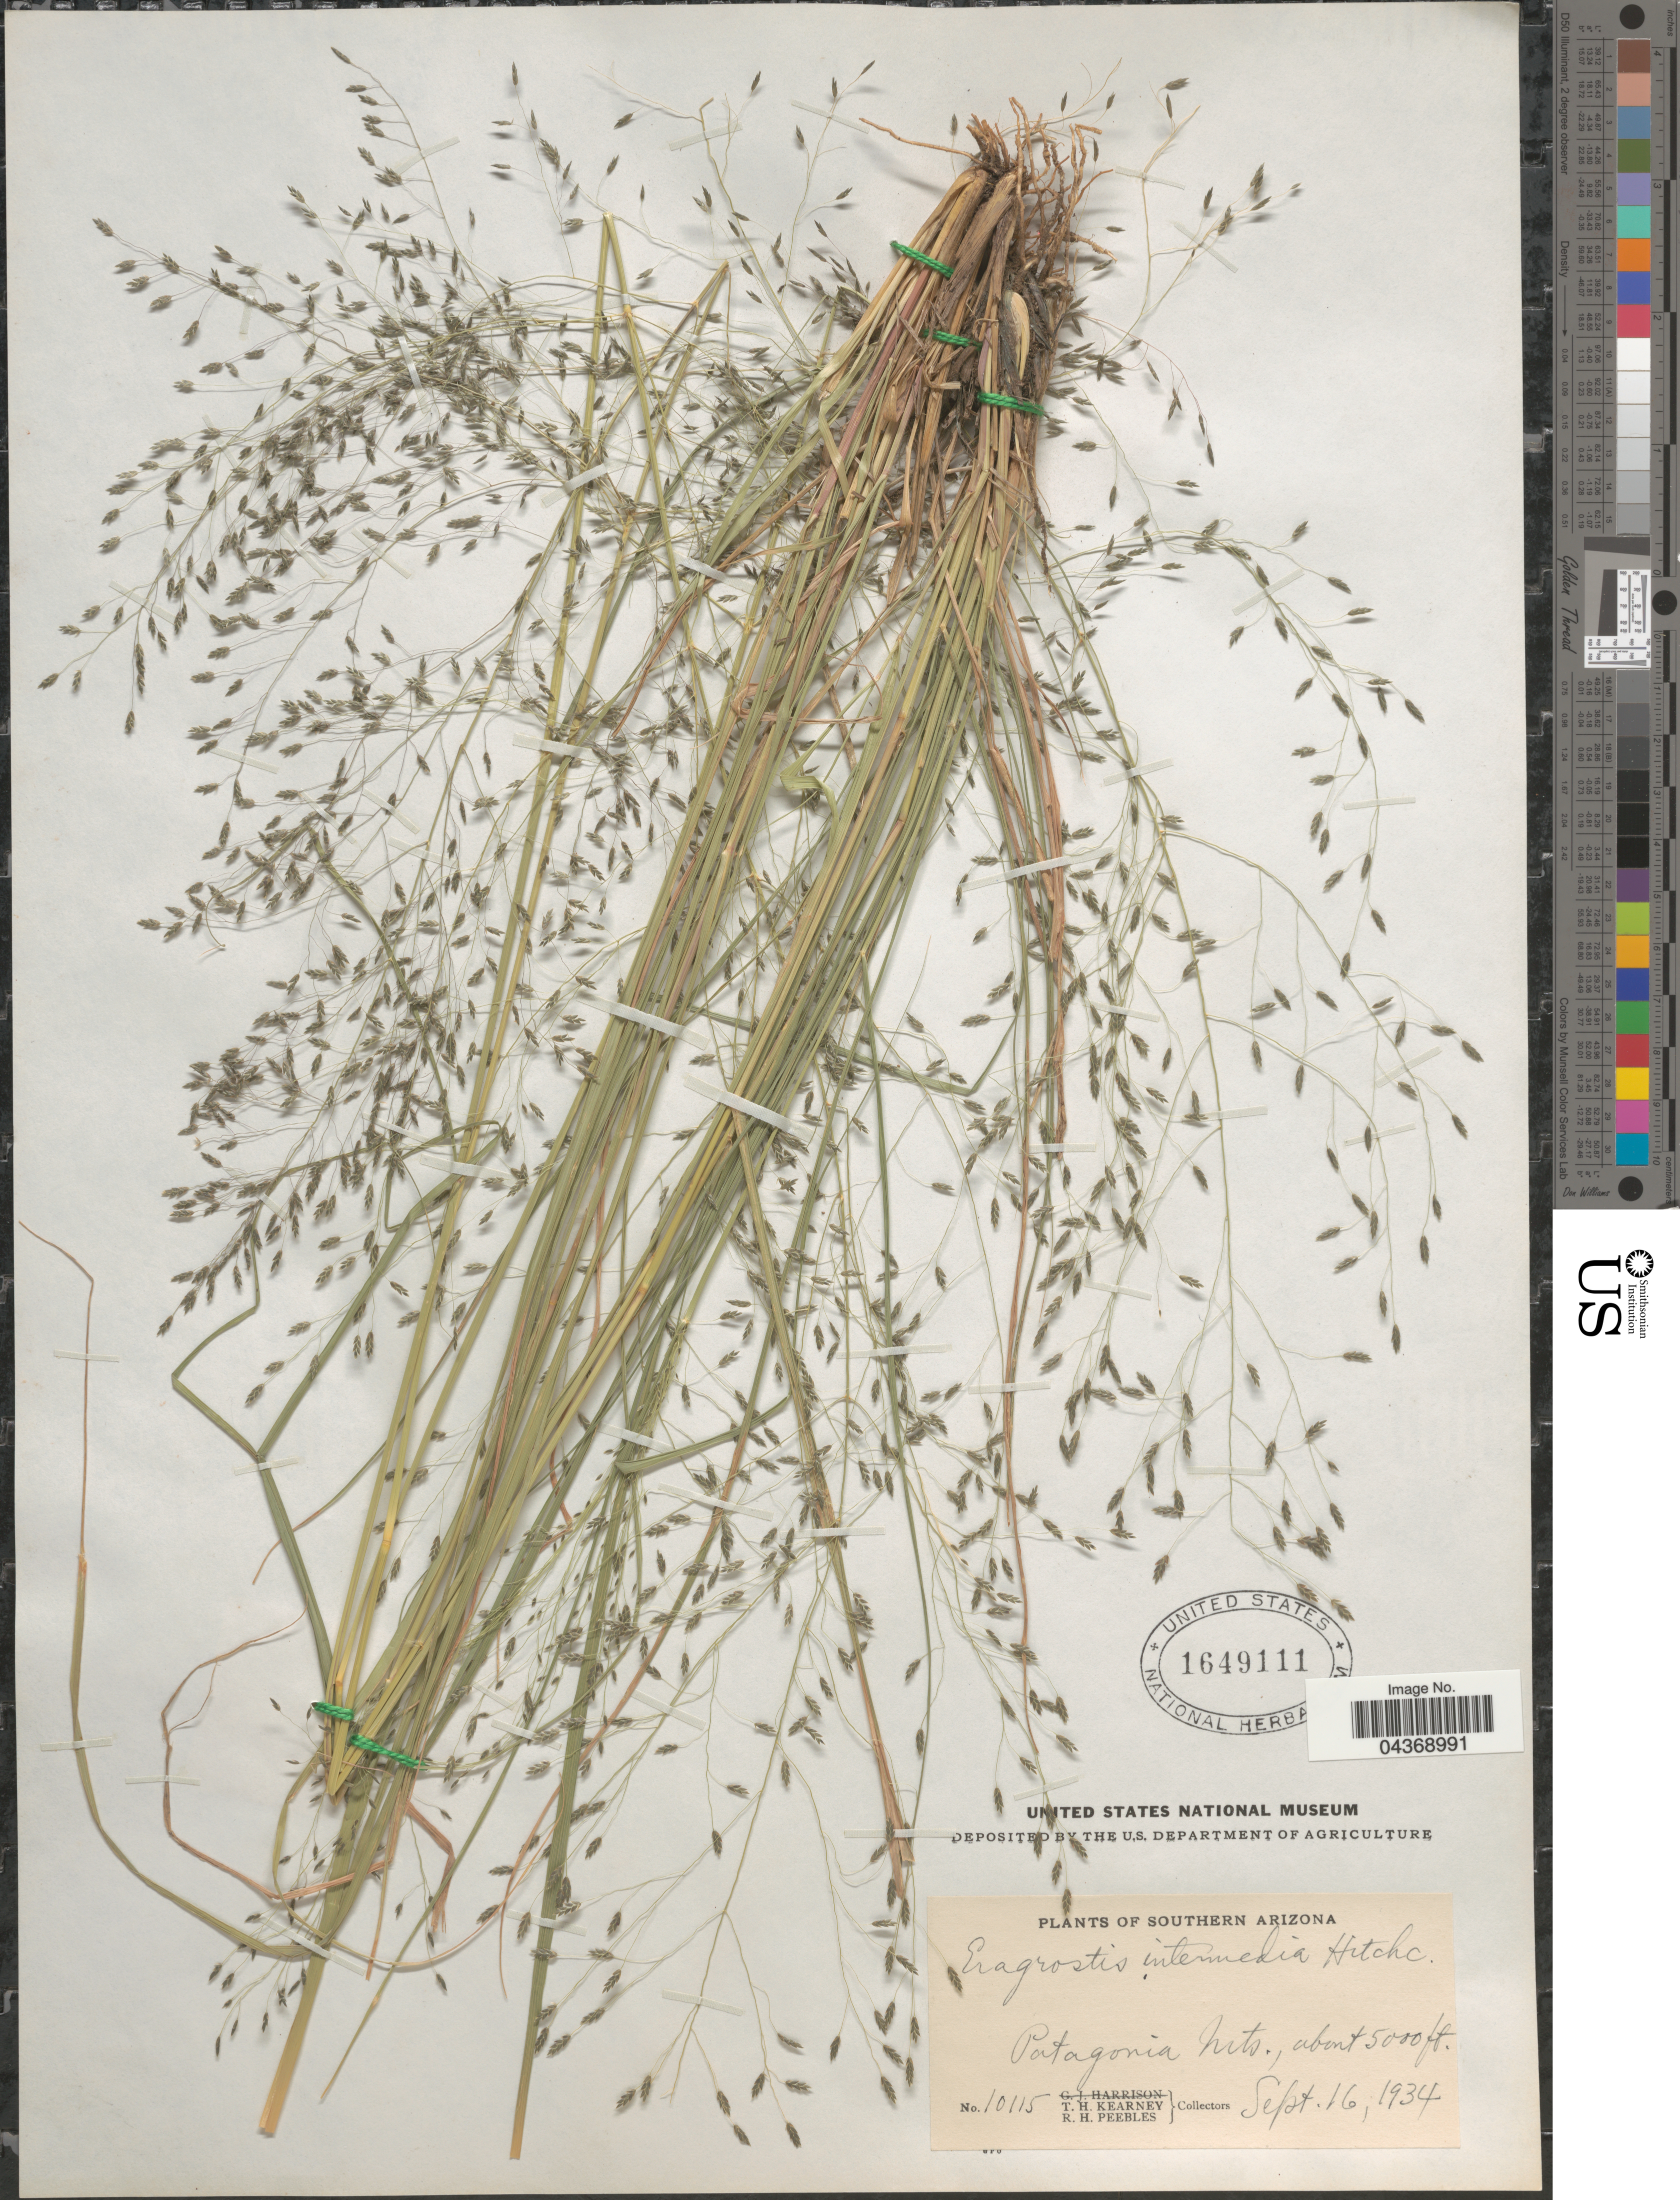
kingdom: Plantae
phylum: Tracheophyta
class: Liliopsida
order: Poales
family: Poaceae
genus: Eragrostis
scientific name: Eragrostis intermedia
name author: Hitchc.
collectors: T. H. Kearney & R. H. Peebles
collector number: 10115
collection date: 1934-09-16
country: United States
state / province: Arizona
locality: Southern Arizona. Patagonia Mts.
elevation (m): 1524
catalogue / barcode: US 1649111